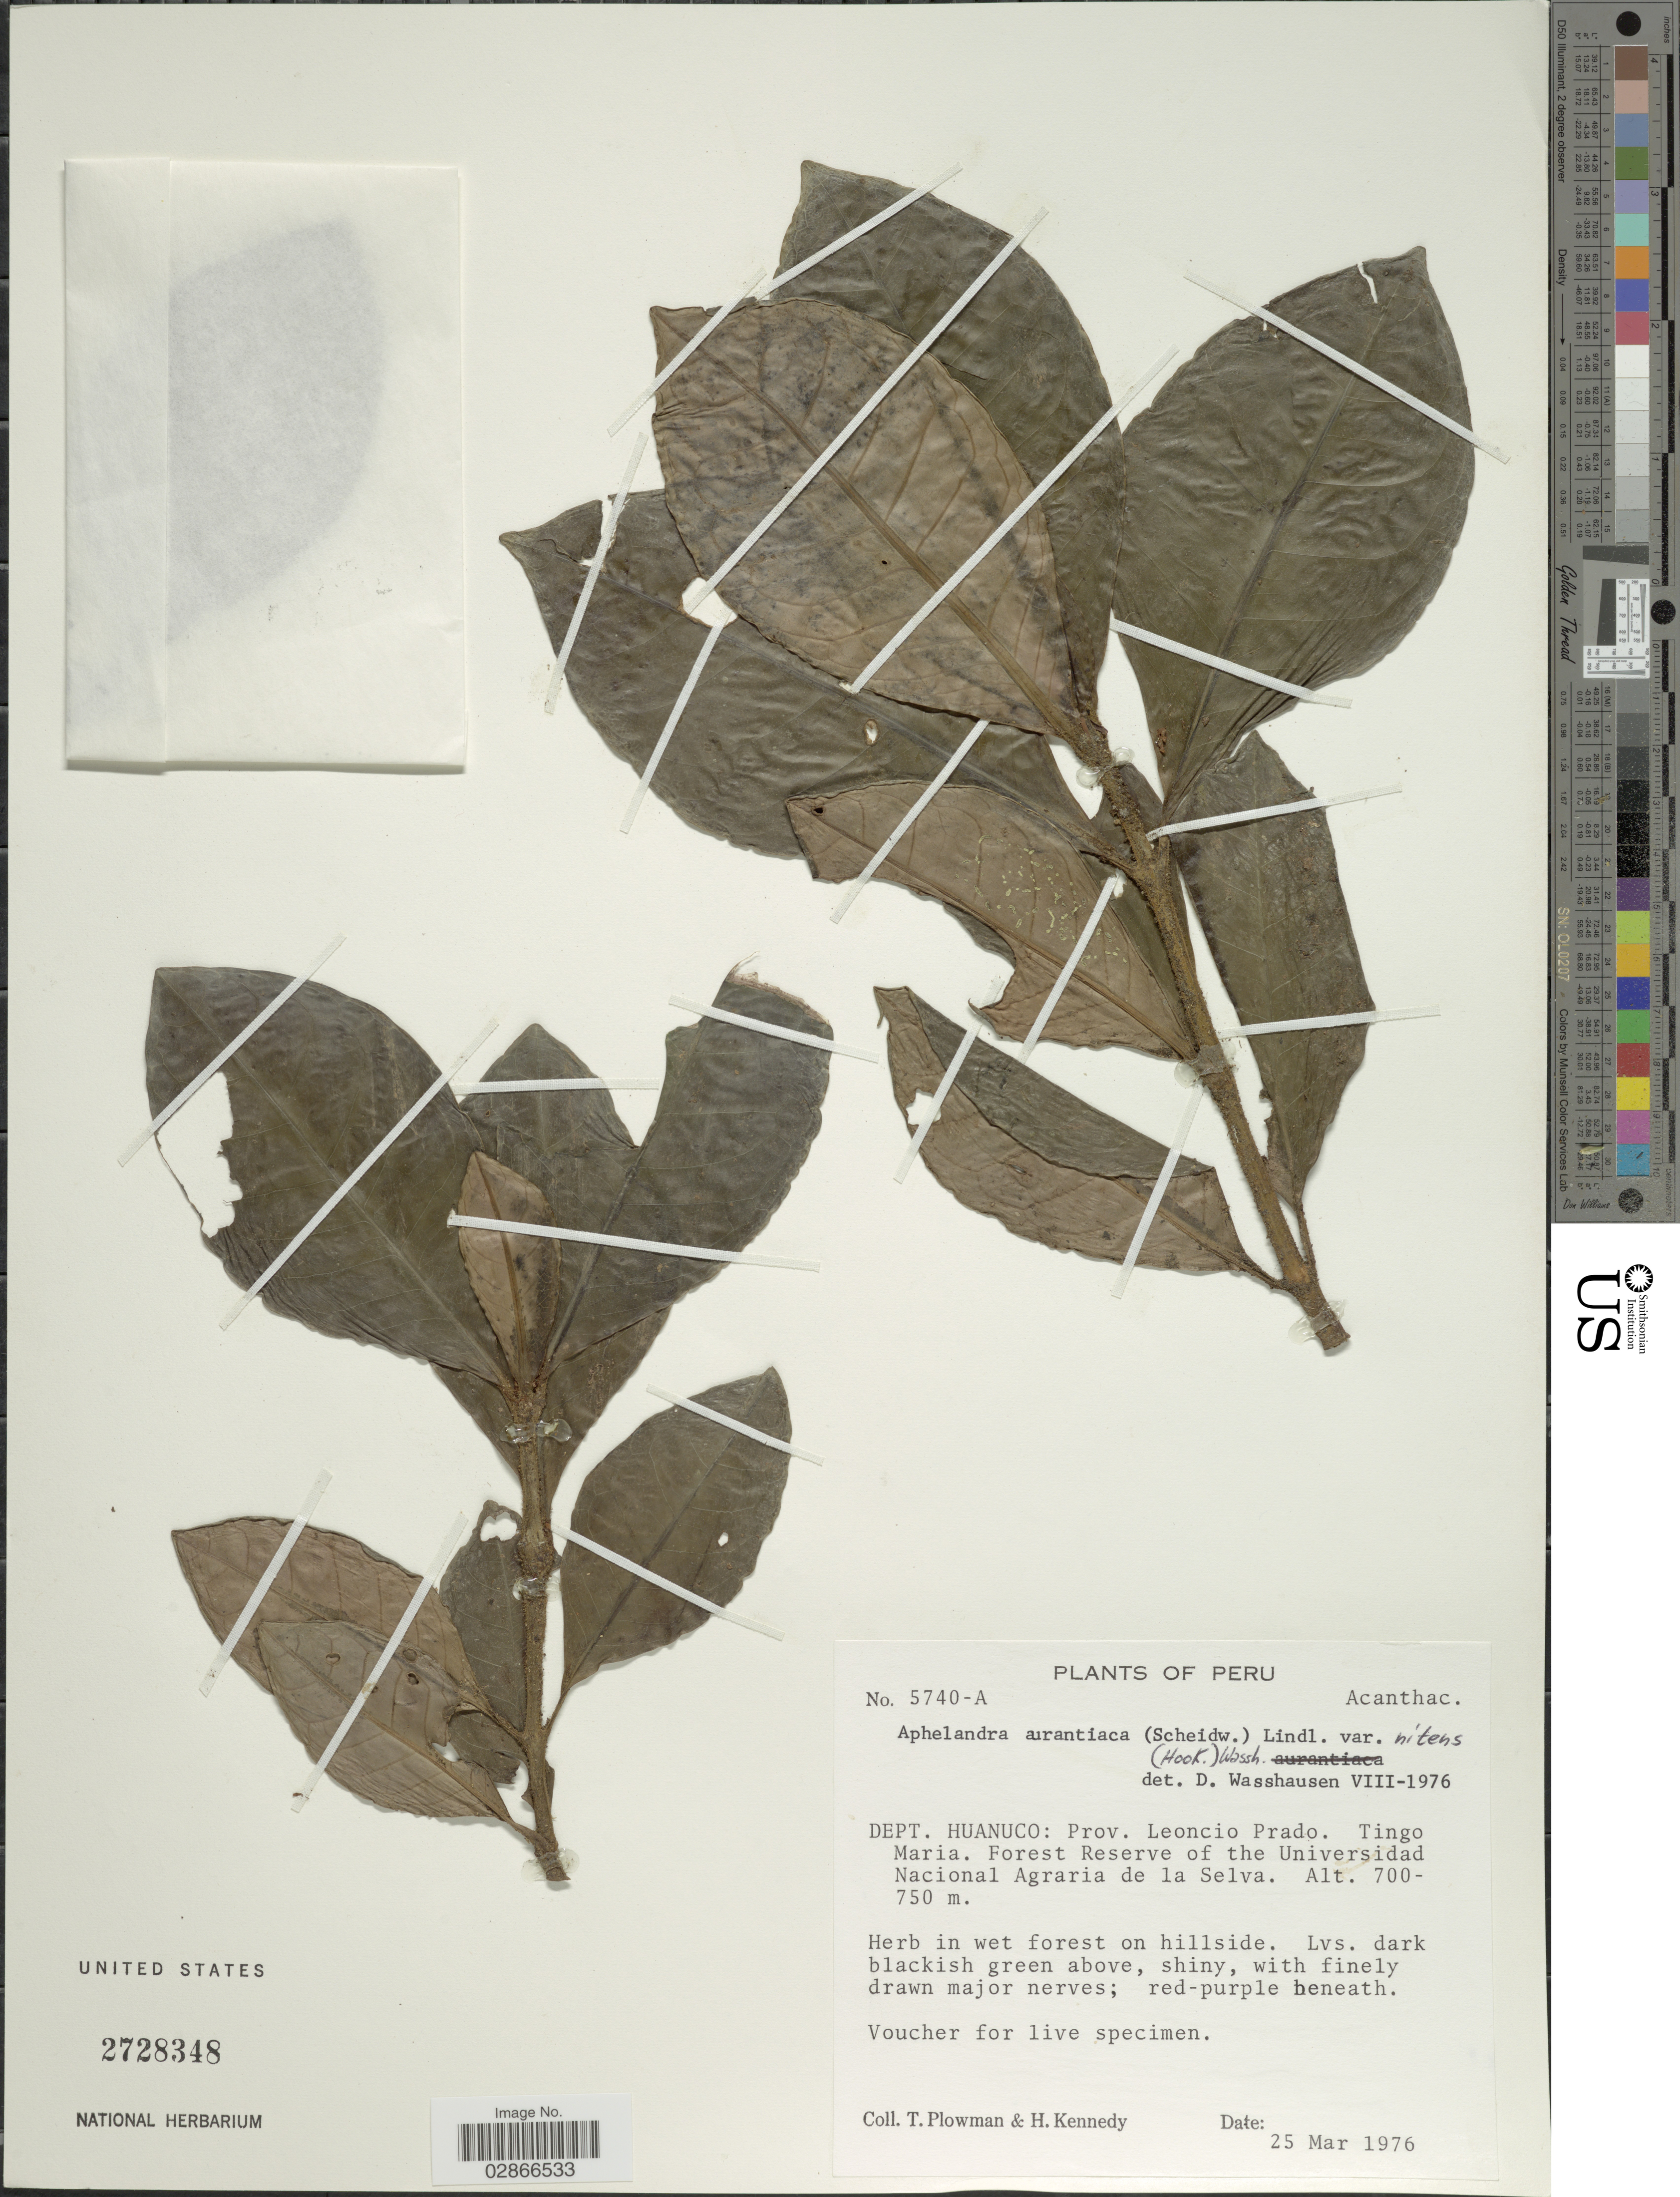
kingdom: Plantae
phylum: Tracheophyta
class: Magnoliopsida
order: Lamiales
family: Acanthaceae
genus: Aphelandra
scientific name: Aphelandra aurantiaca var. nitens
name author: (Hook.) Wassh.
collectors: T. Plowman & H. Kennedy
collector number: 5740-A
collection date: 1976-03-25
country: Peru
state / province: Huánuco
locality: Dept. Huanuco: Prov. Leoncio Prado. Tingo Maria. Forest Reserve of the Universidad Nacional Agraria de la Selva.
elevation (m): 700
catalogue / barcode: US 2728348